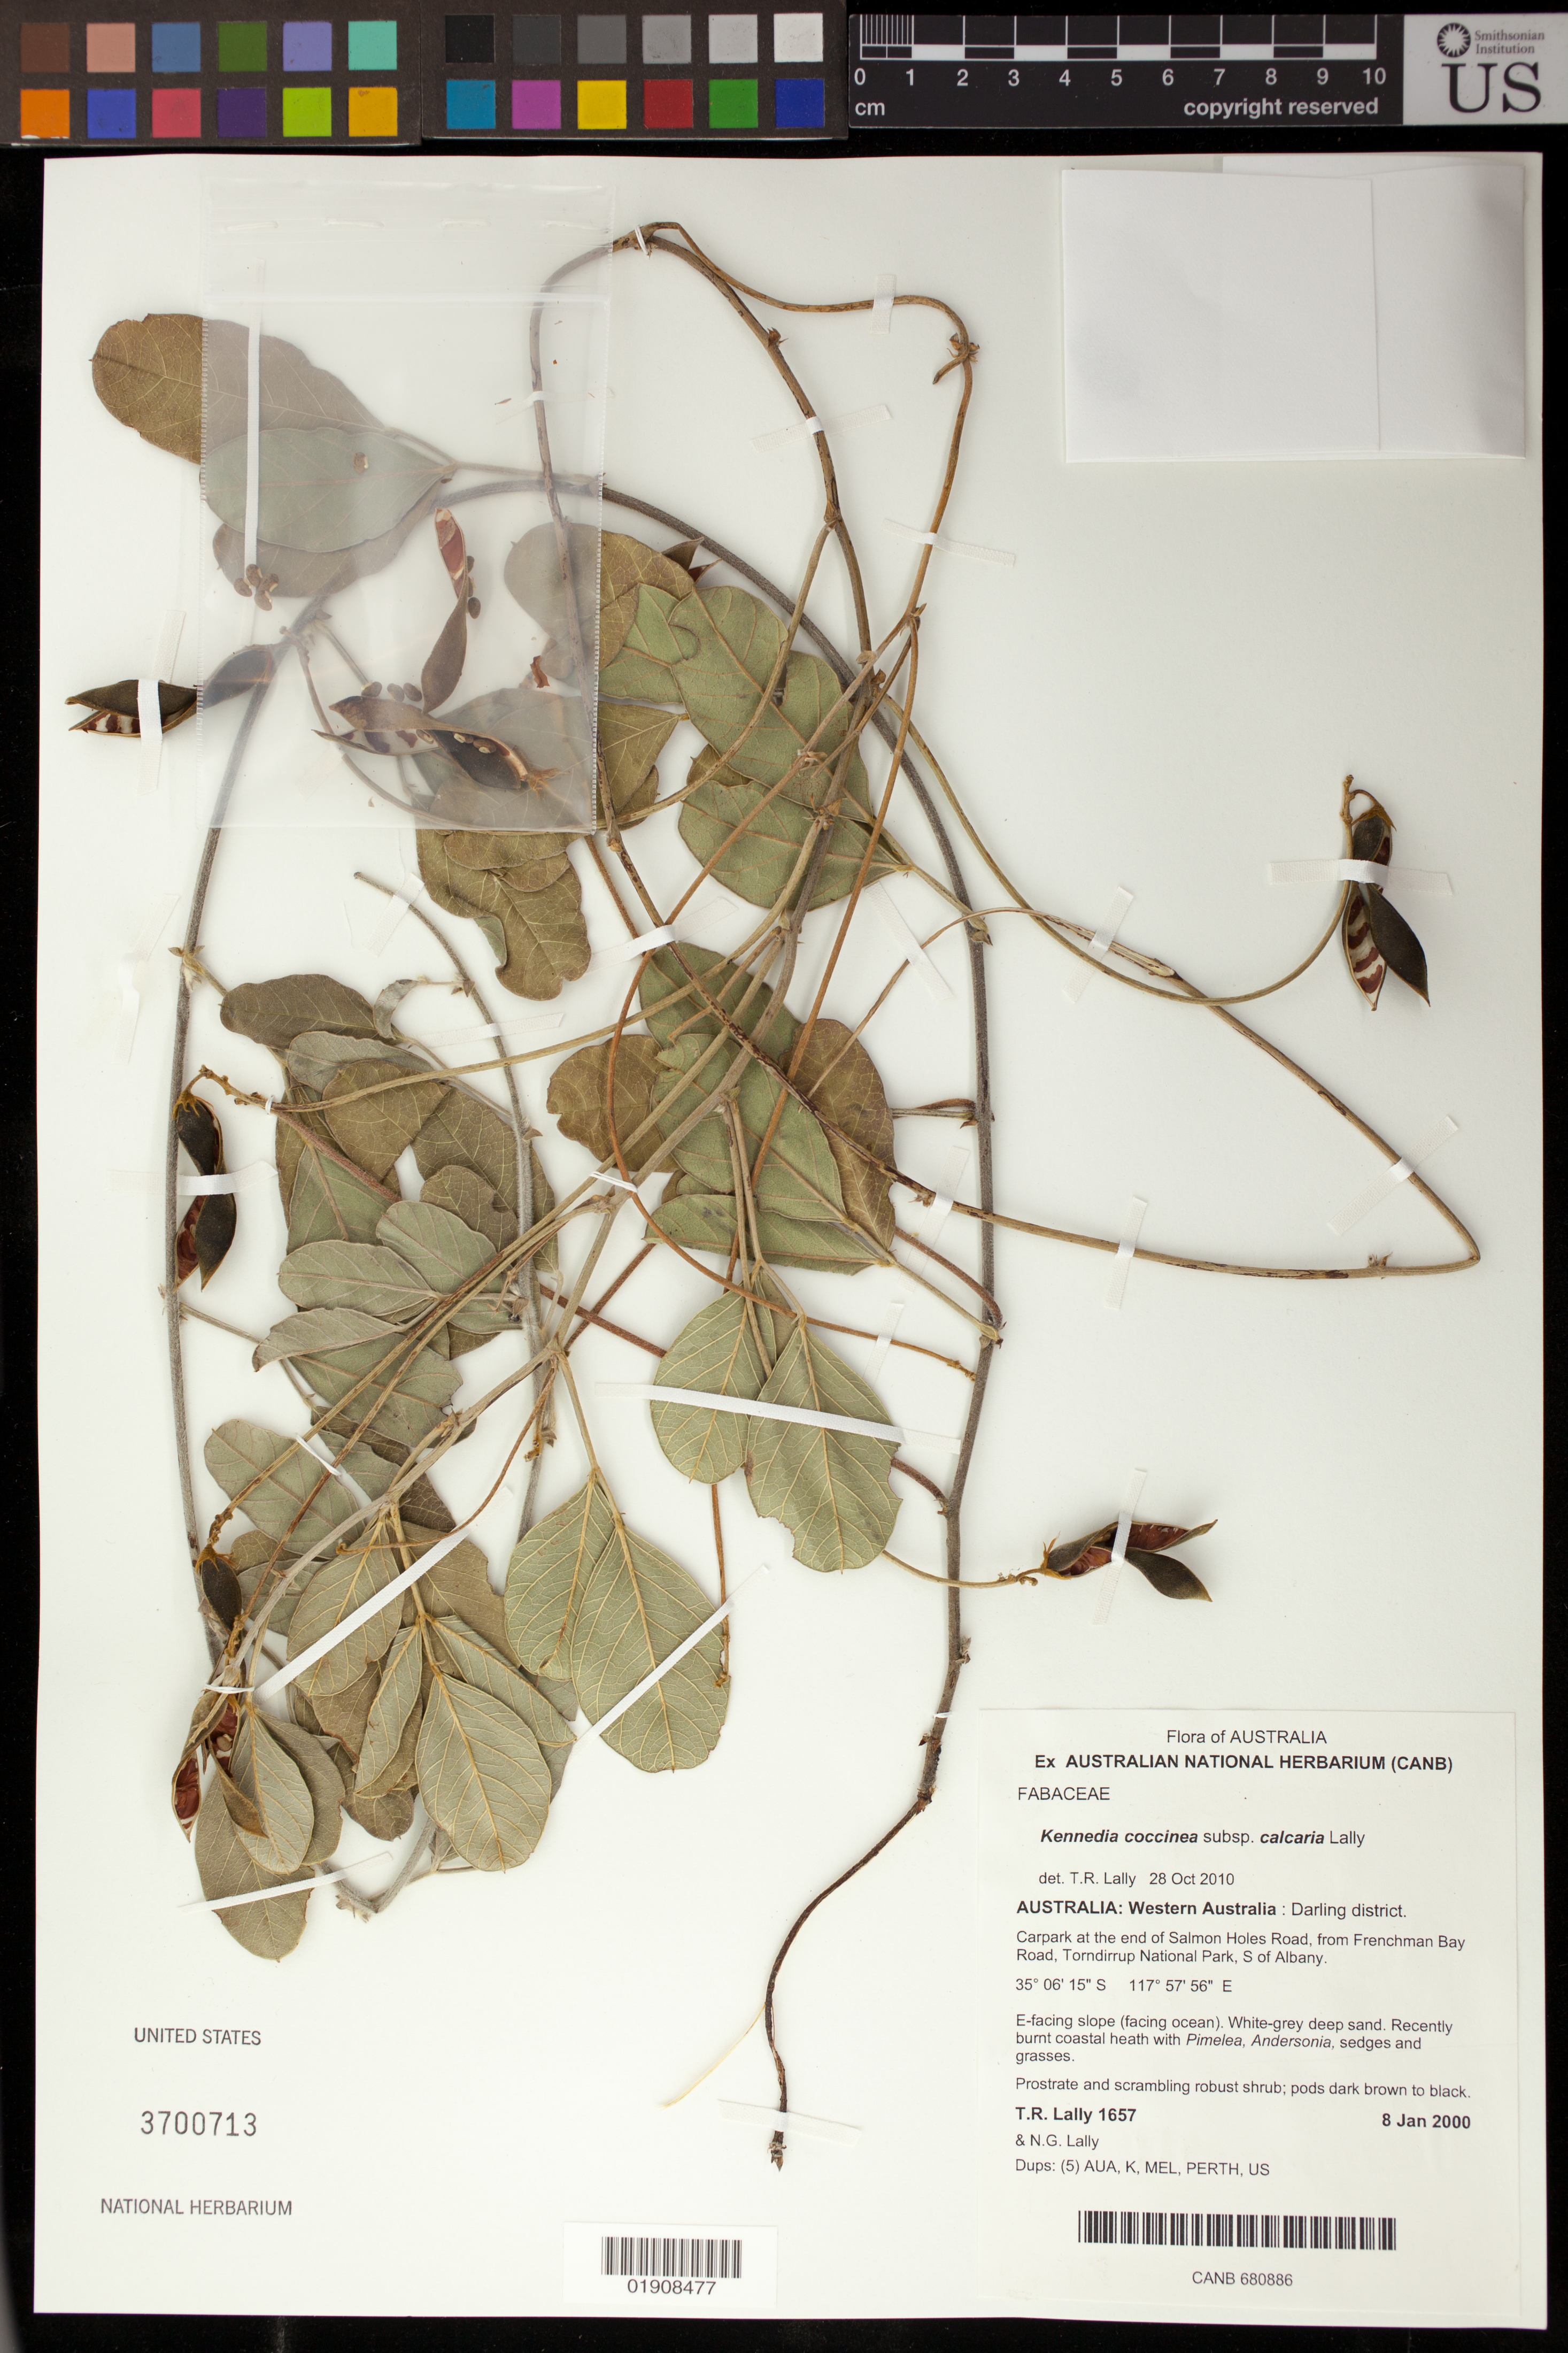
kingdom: Plantae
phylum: Tracheophyta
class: Magnoliopsida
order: Fabales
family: Fabaceae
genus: Kennedia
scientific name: Kennedia coccinea subsp. calcaria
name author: Lally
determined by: Lally, T. R.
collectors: T. R. Lally & N. Lally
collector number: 1657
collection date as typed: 8 Jan 2000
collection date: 2000-01-08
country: Australia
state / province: Western Australia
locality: Darling district, Carpark at the end of Salmon Holes Road, from Frenchman Bay Road, Torndirrup National Park, S of Albany.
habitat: E-facing slope (facing ocean). White-grey deep sand. Recently burnt coastal heath with sedges and grasses.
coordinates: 35 06 15 S, 117 57 56 E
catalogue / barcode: US 3700713